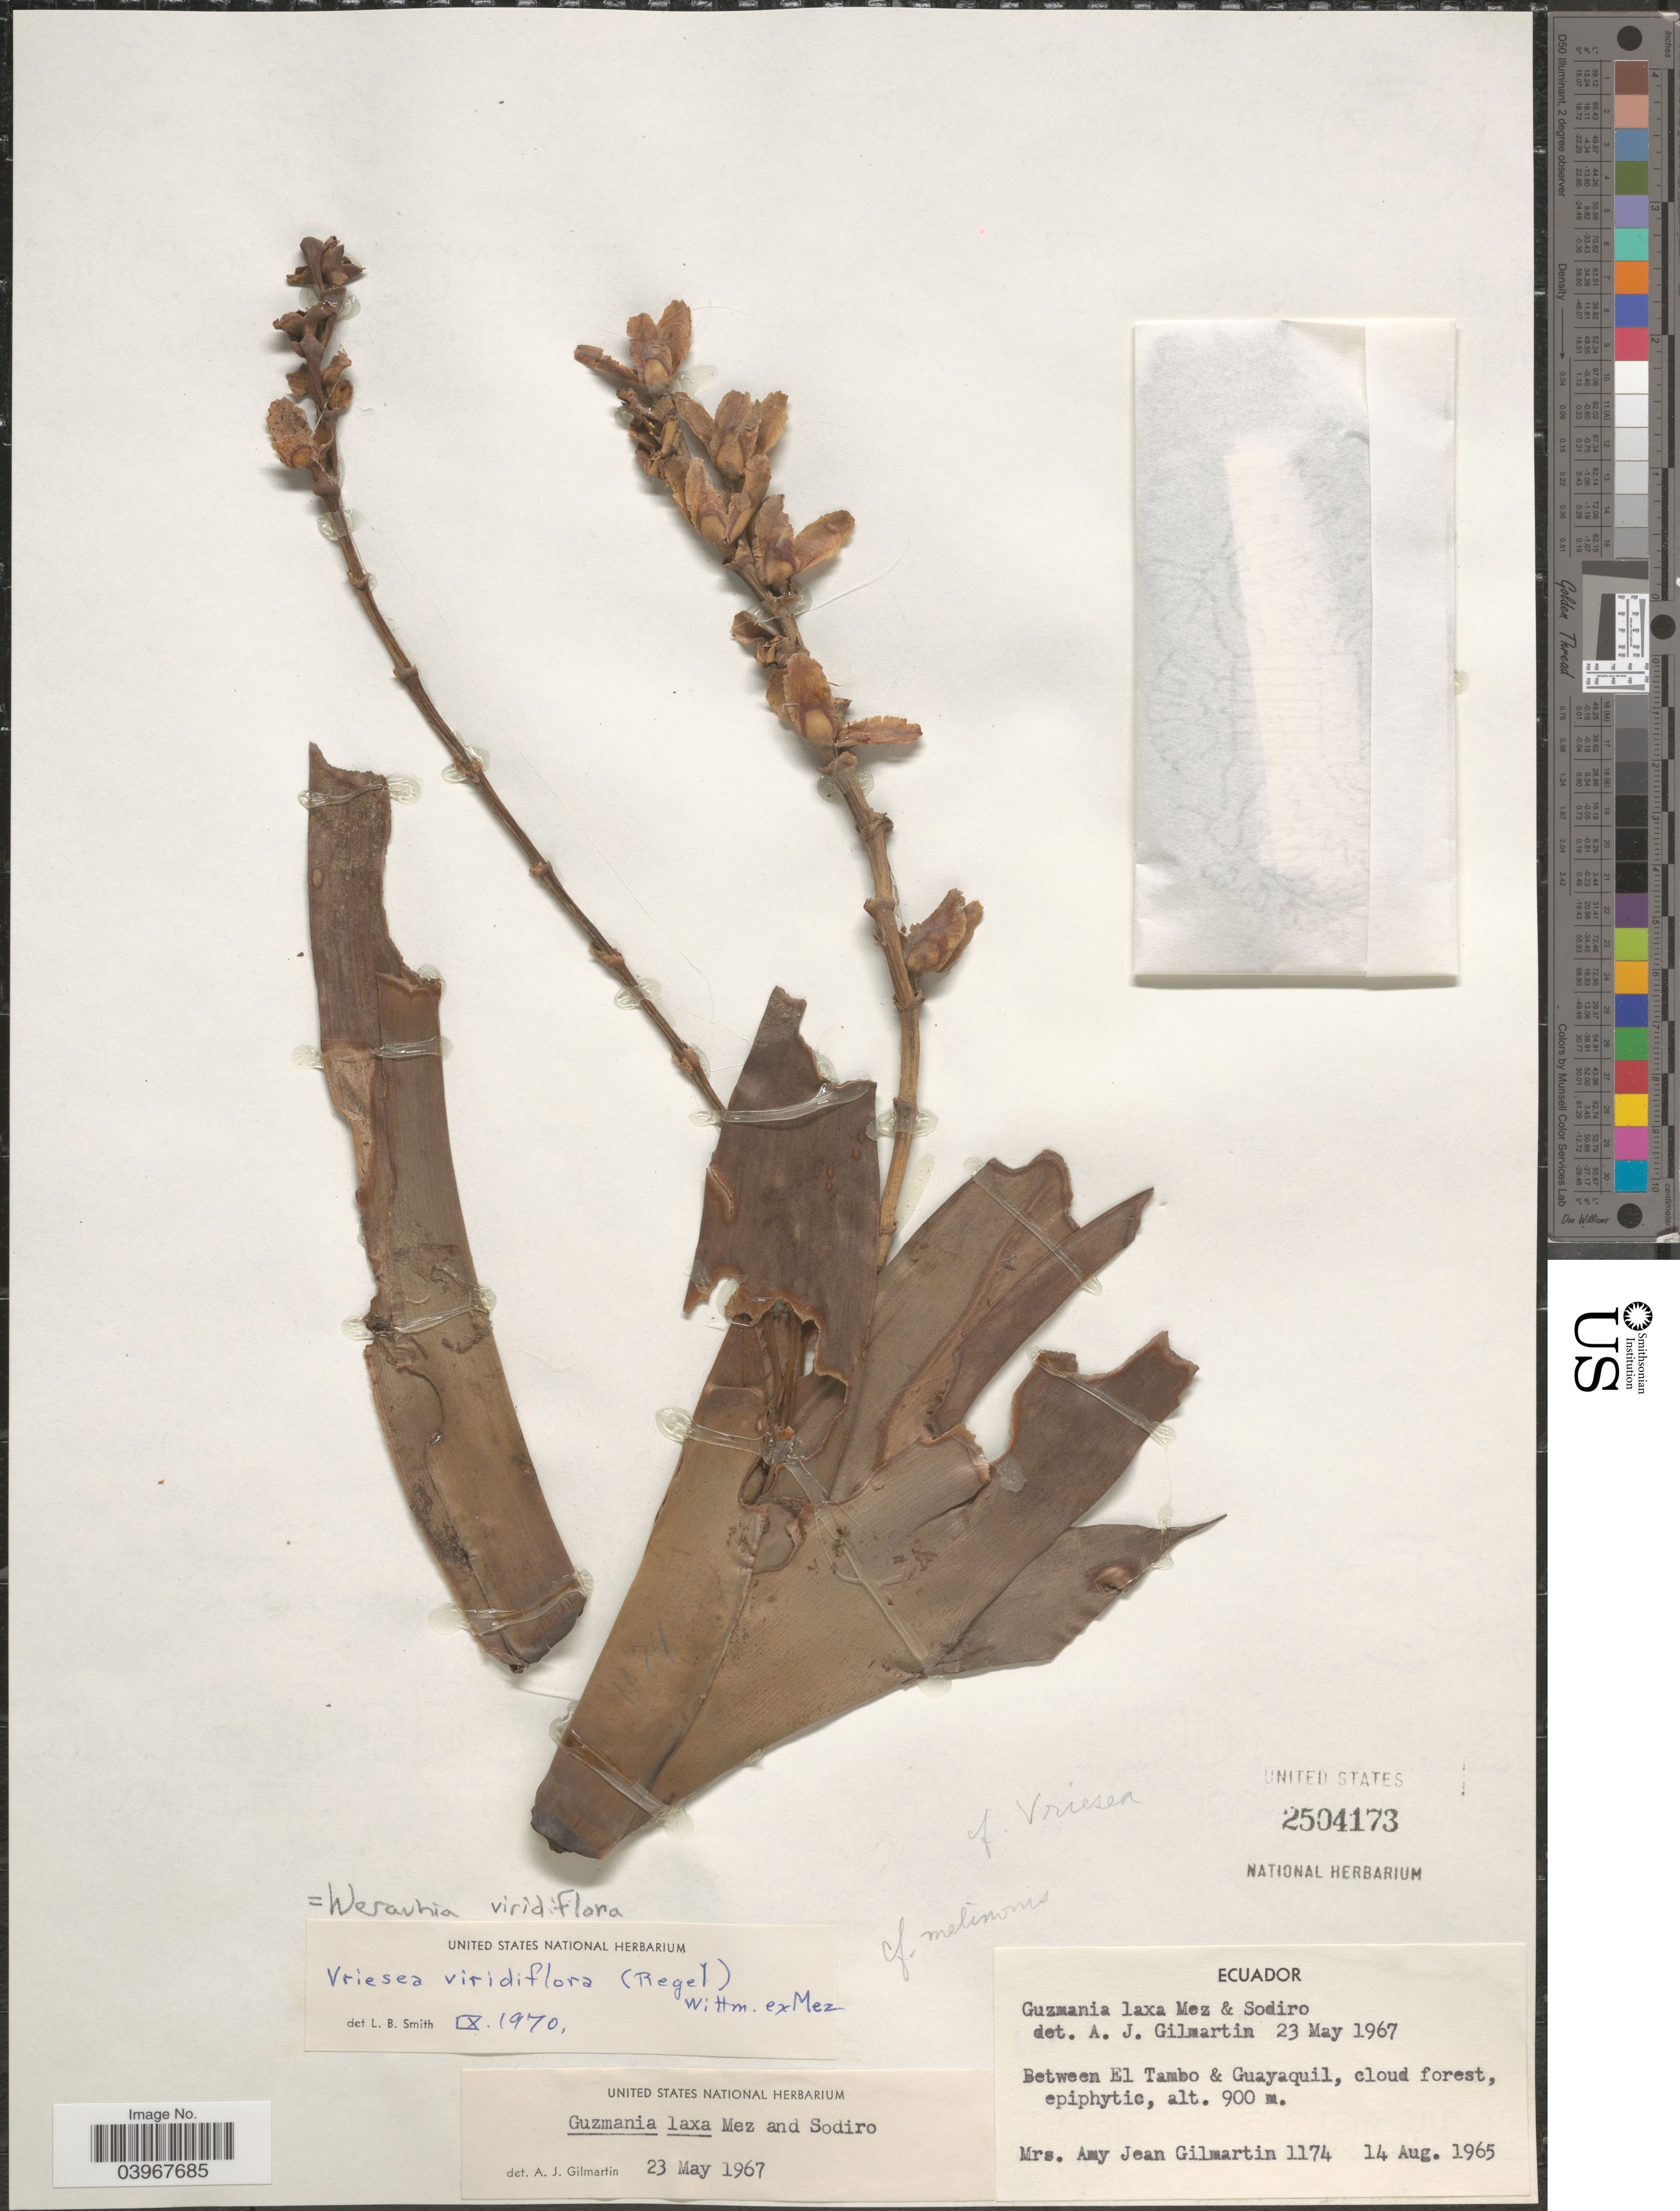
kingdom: Plantae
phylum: Tracheophyta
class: Liliopsida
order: Poales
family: Bromeliaceae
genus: Werauhia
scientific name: Werauhia viridiflora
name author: (Regel) J.R. Grant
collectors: A. J. Gilmartin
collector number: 1174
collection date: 1965-08-14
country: Ecuador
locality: Between El Tambo & Guayaquil, cloud forest.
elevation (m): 900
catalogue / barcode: US 2504173